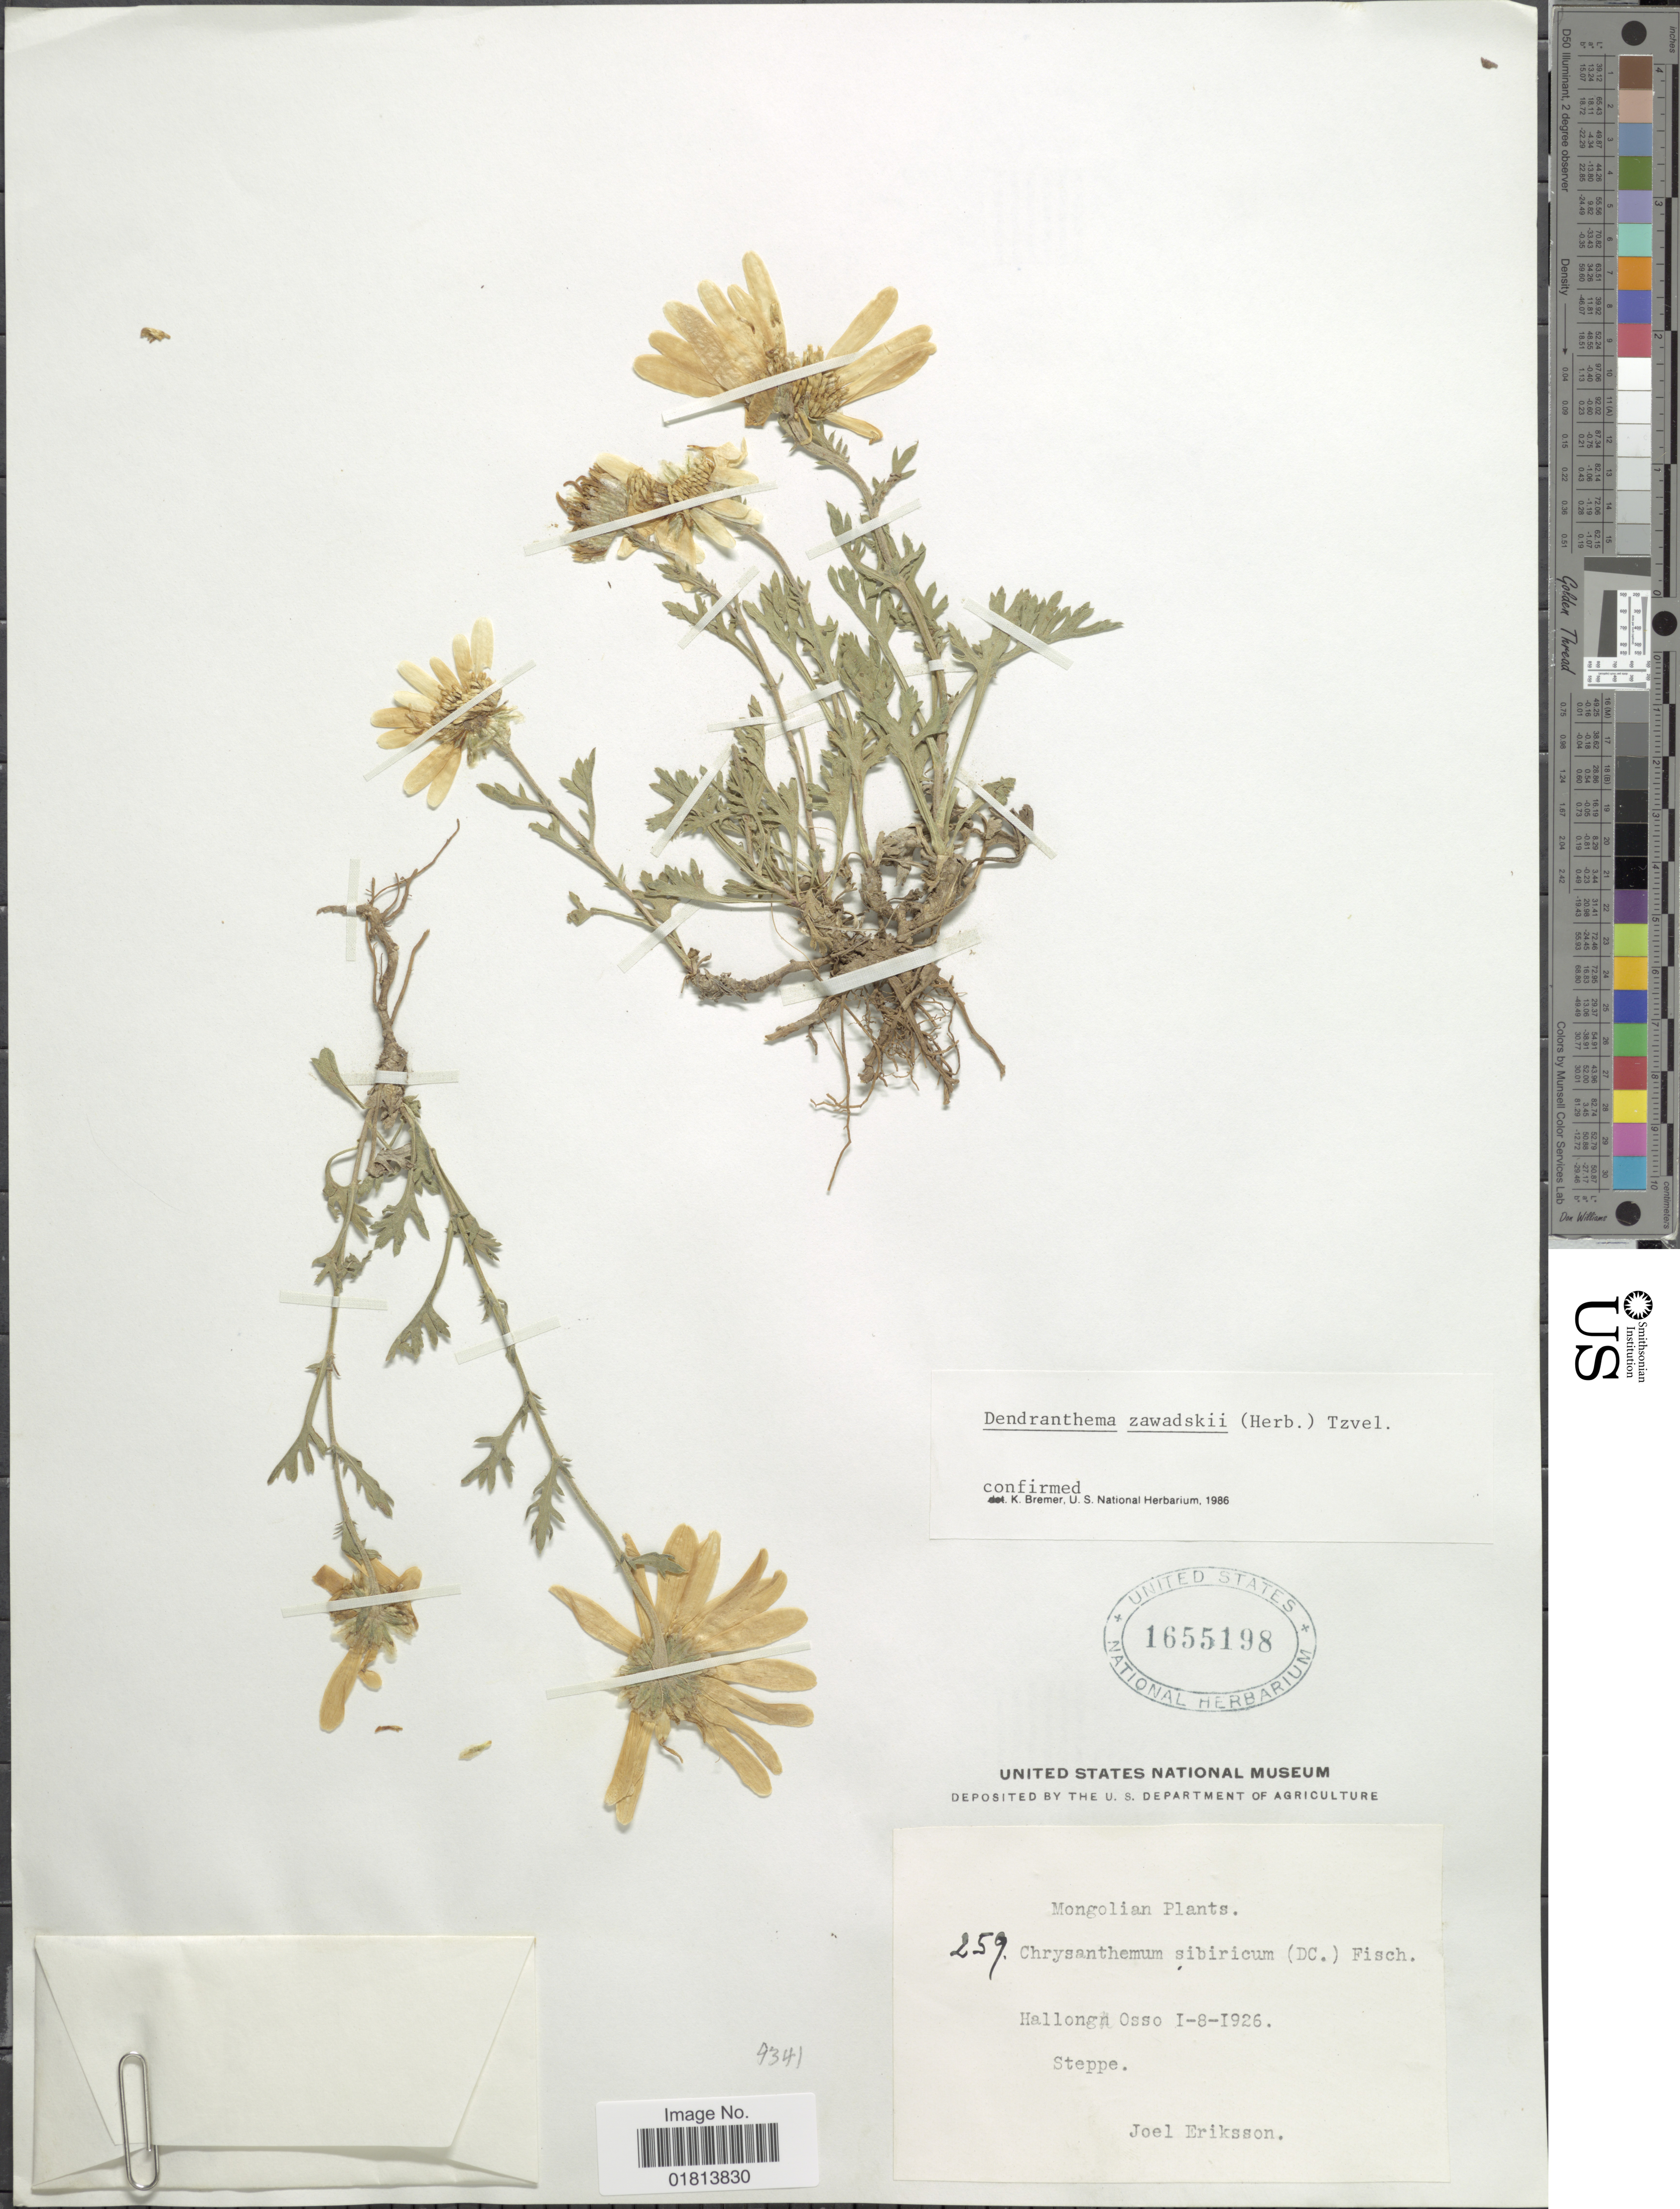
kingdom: Plantae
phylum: Tracheophyta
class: Magnoliopsida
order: Asterales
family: Asteraceae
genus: Dendranthema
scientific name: Dendranthema zawadskii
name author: (Herbich) Tzvelev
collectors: J. Eriksson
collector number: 259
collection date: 1926-01-08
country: Mongolia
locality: Mogolian, Hallonga Osso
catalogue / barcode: US 1655198